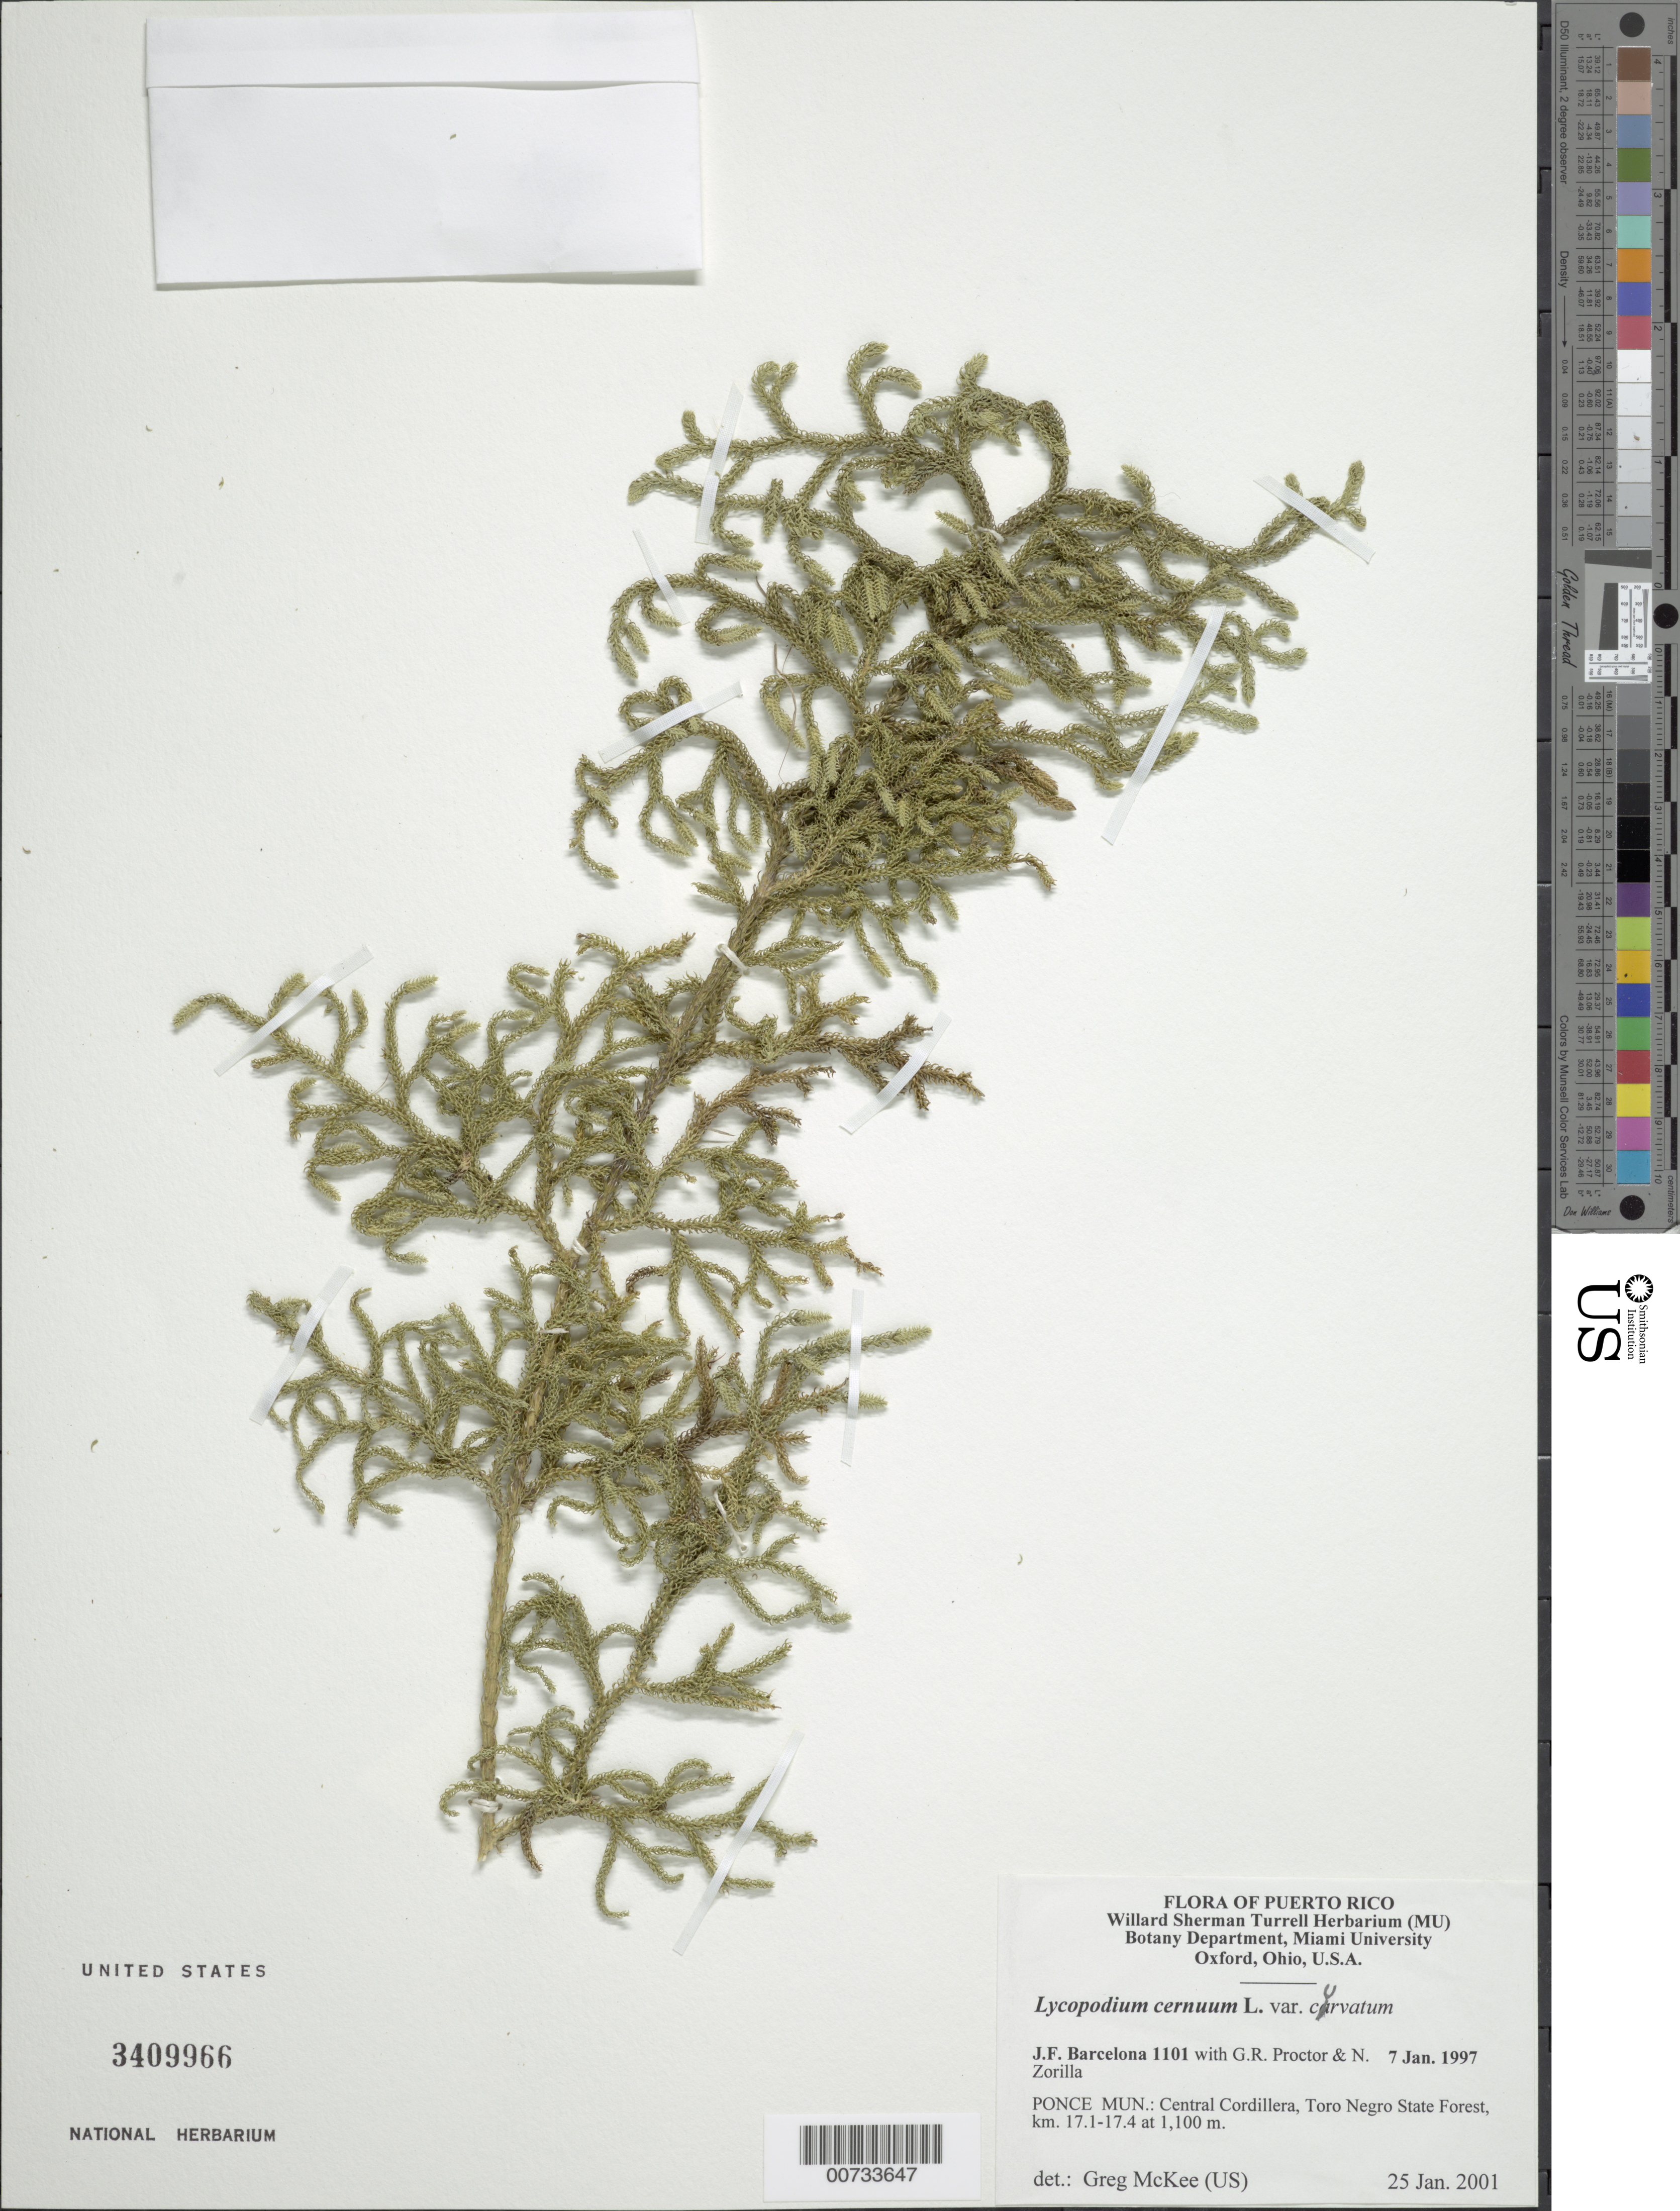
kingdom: Plantae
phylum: Tracheophyta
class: Lycopodiopsida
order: Lycopodiales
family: Lycopodiaceae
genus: Palhinhaea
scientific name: Palhinhaea curvata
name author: (Sw.) Holub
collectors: J. F. Barcelona, G. R. Proctor & N. Zorilla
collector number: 1101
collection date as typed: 07 Jan 1997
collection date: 1997-01-07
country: Puerto Rico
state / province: Ponce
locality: Central Cordillera, Toro Negro State Forest, km 17.1-17.4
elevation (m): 1100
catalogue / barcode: US 3409966